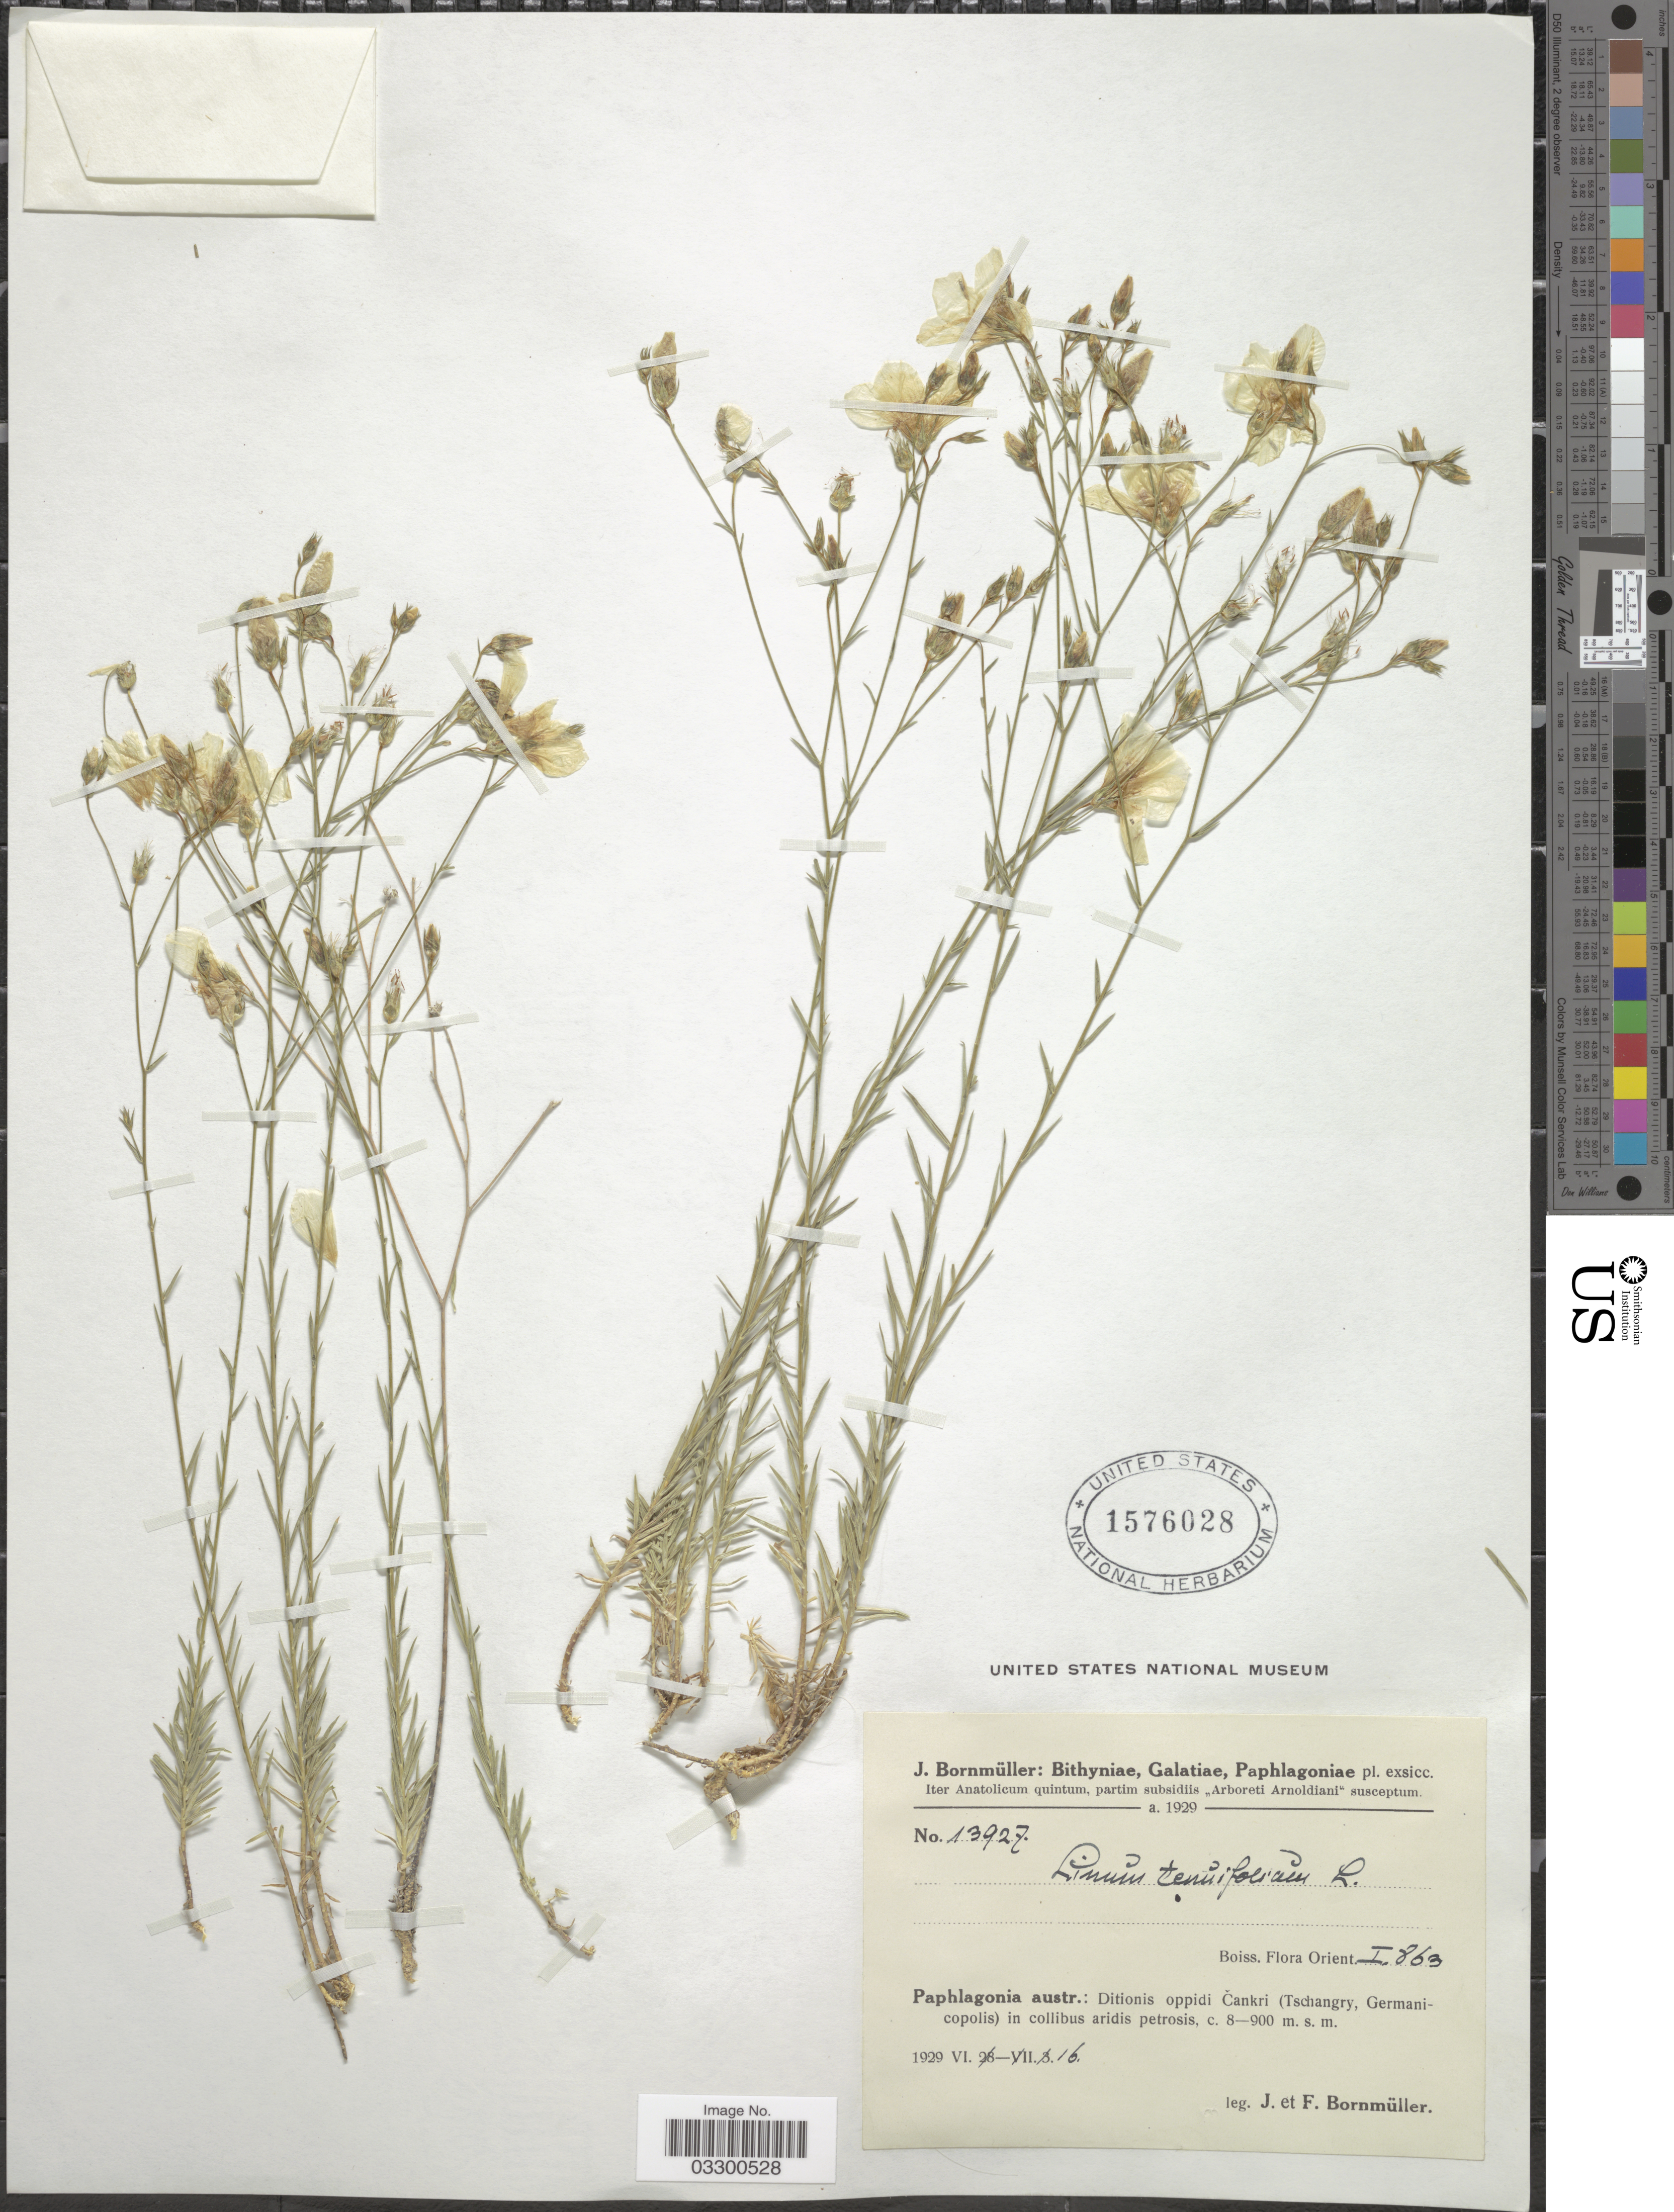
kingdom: Plantae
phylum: Tracheophyta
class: Magnoliopsida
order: Malpighiales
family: Linaceae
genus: Linum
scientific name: Linum tenuifolium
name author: L.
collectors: J. Bornmüller & F. Bornmüller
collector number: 13927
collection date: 1929-06-16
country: Turkey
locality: Paphlagonia austr.: Ditionis oppidi Čankri (Tschangry, Germanicopolis).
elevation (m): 800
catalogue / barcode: US 1576028